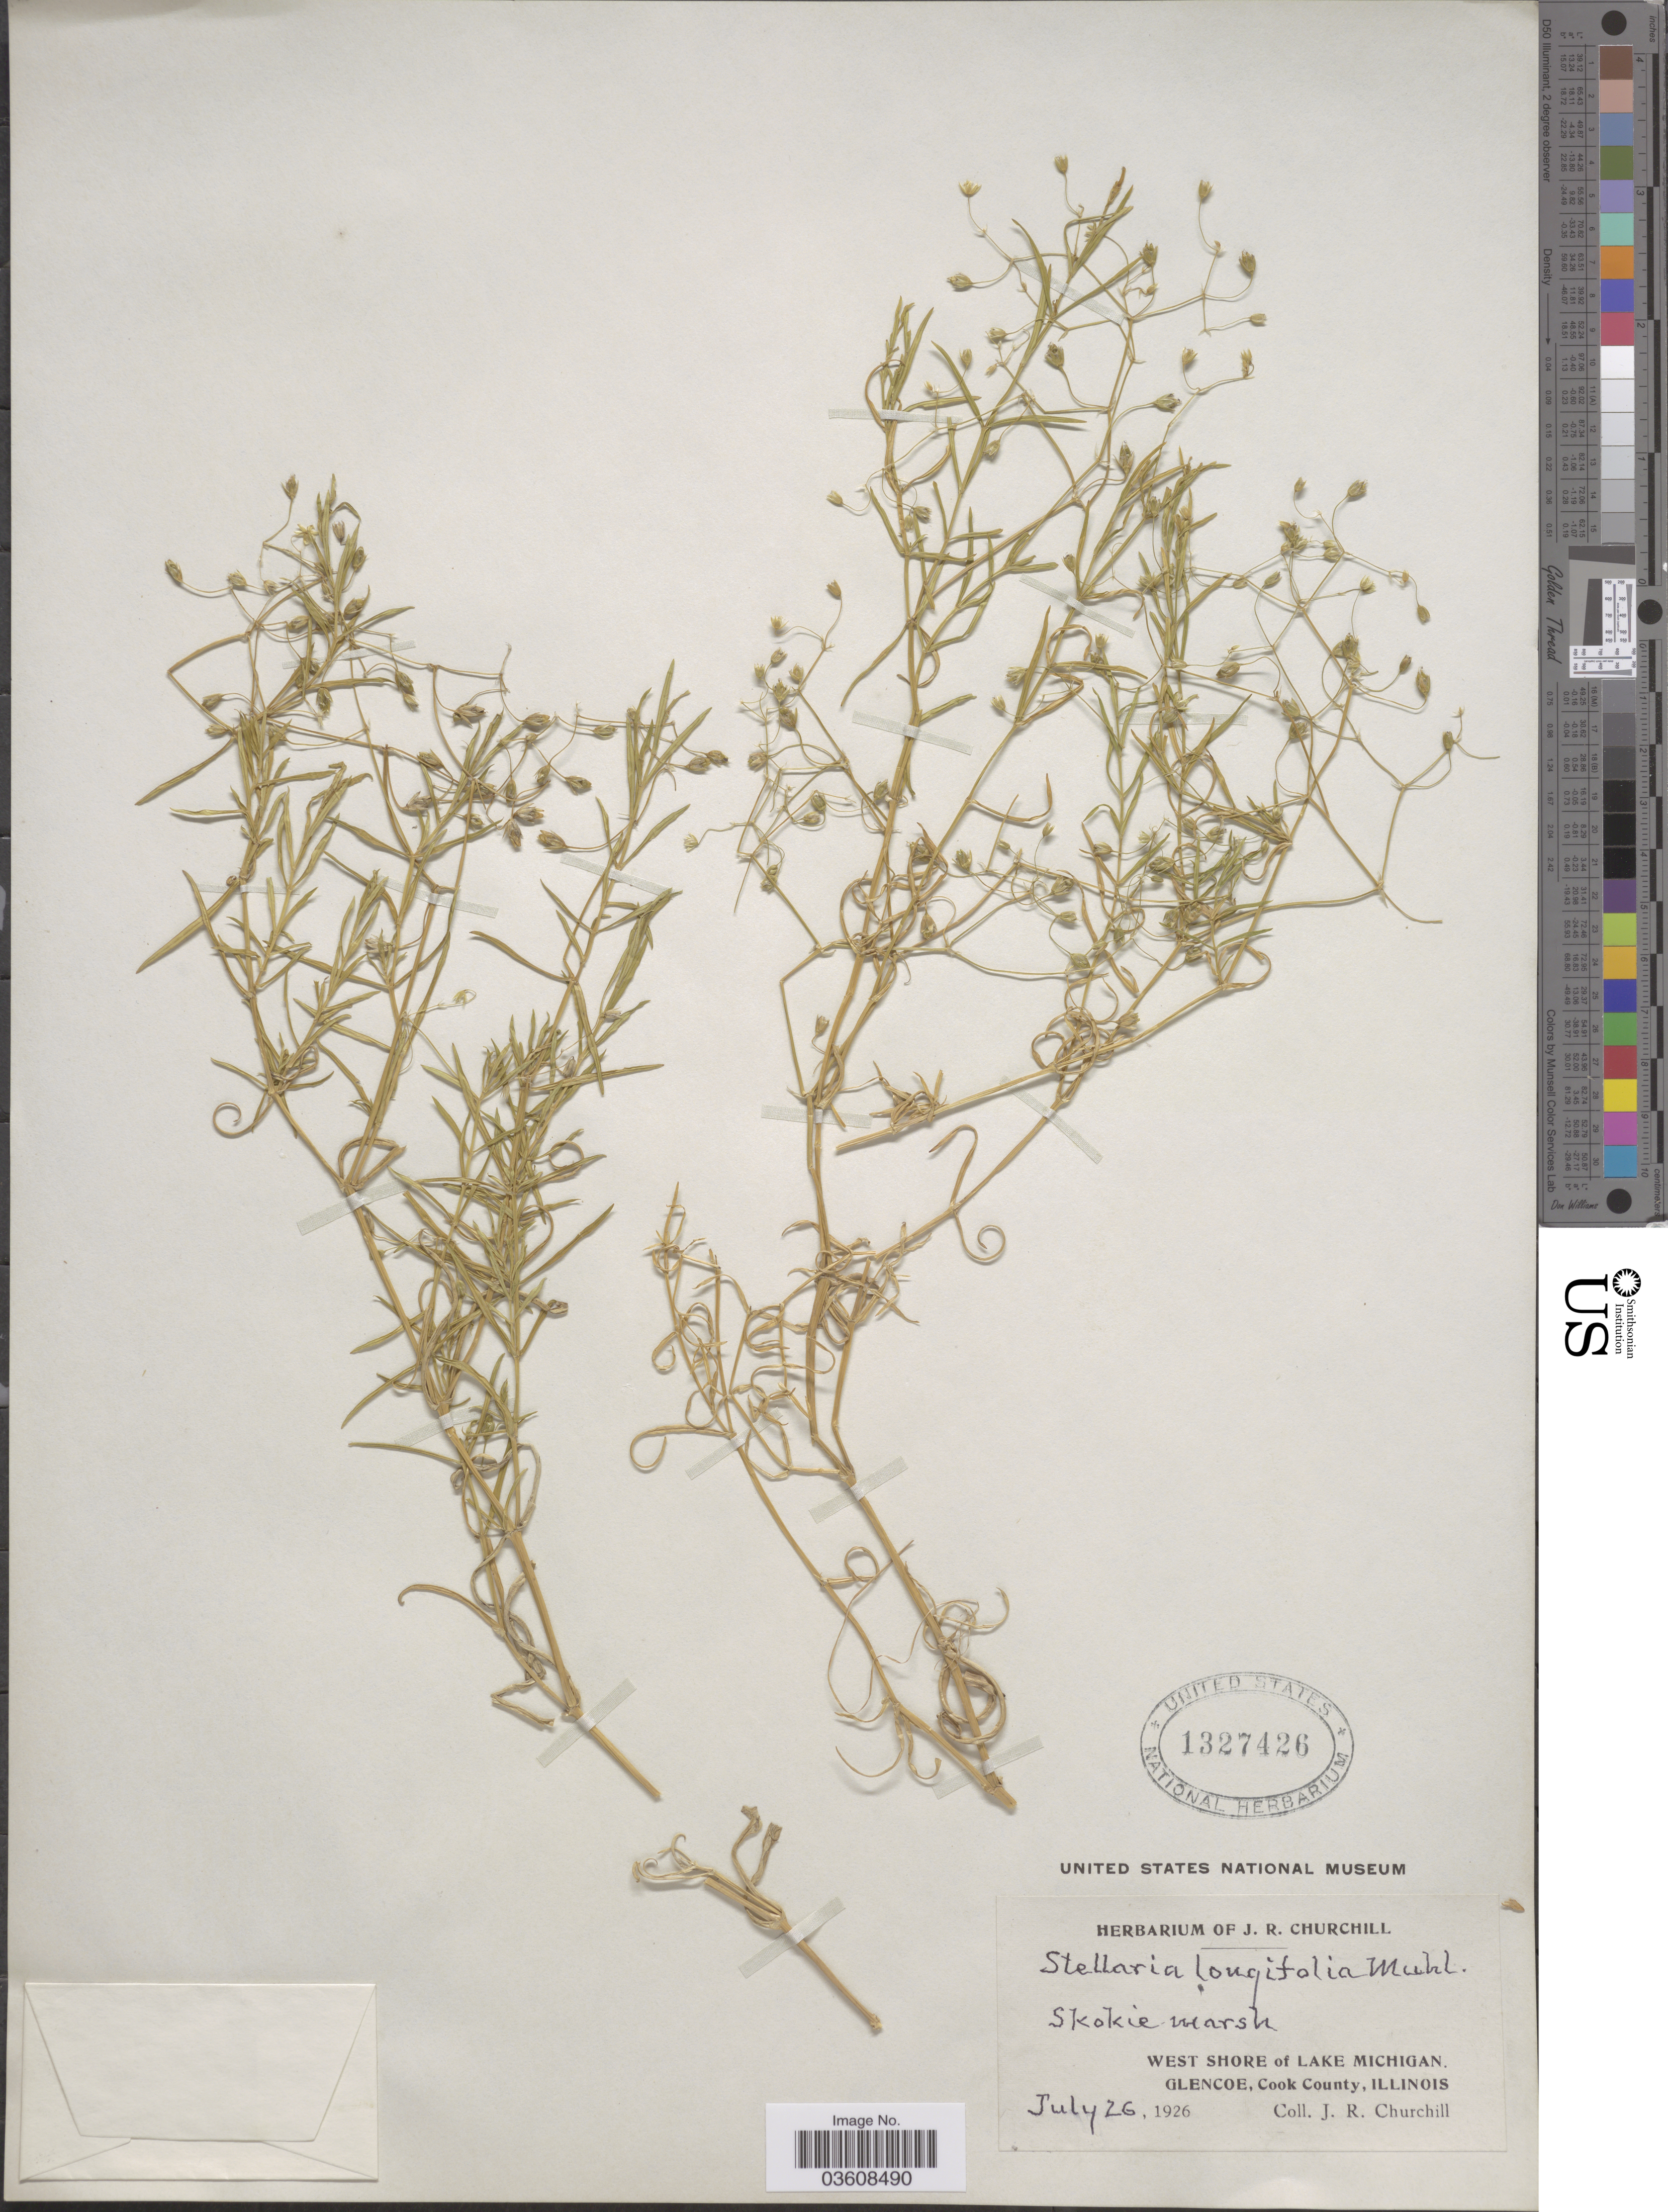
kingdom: Plantae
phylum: Tracheophyta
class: Magnoliopsida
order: Caryophyllales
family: Caryophyllaceae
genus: Stellaria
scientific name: Stellaria longifolia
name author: Muhl. ex Willd.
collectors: J. Churchill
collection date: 1926-07-26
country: United States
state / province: Illinois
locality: West shore of Lake Michigan. Glencoe, Cook County.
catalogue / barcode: US 1327426